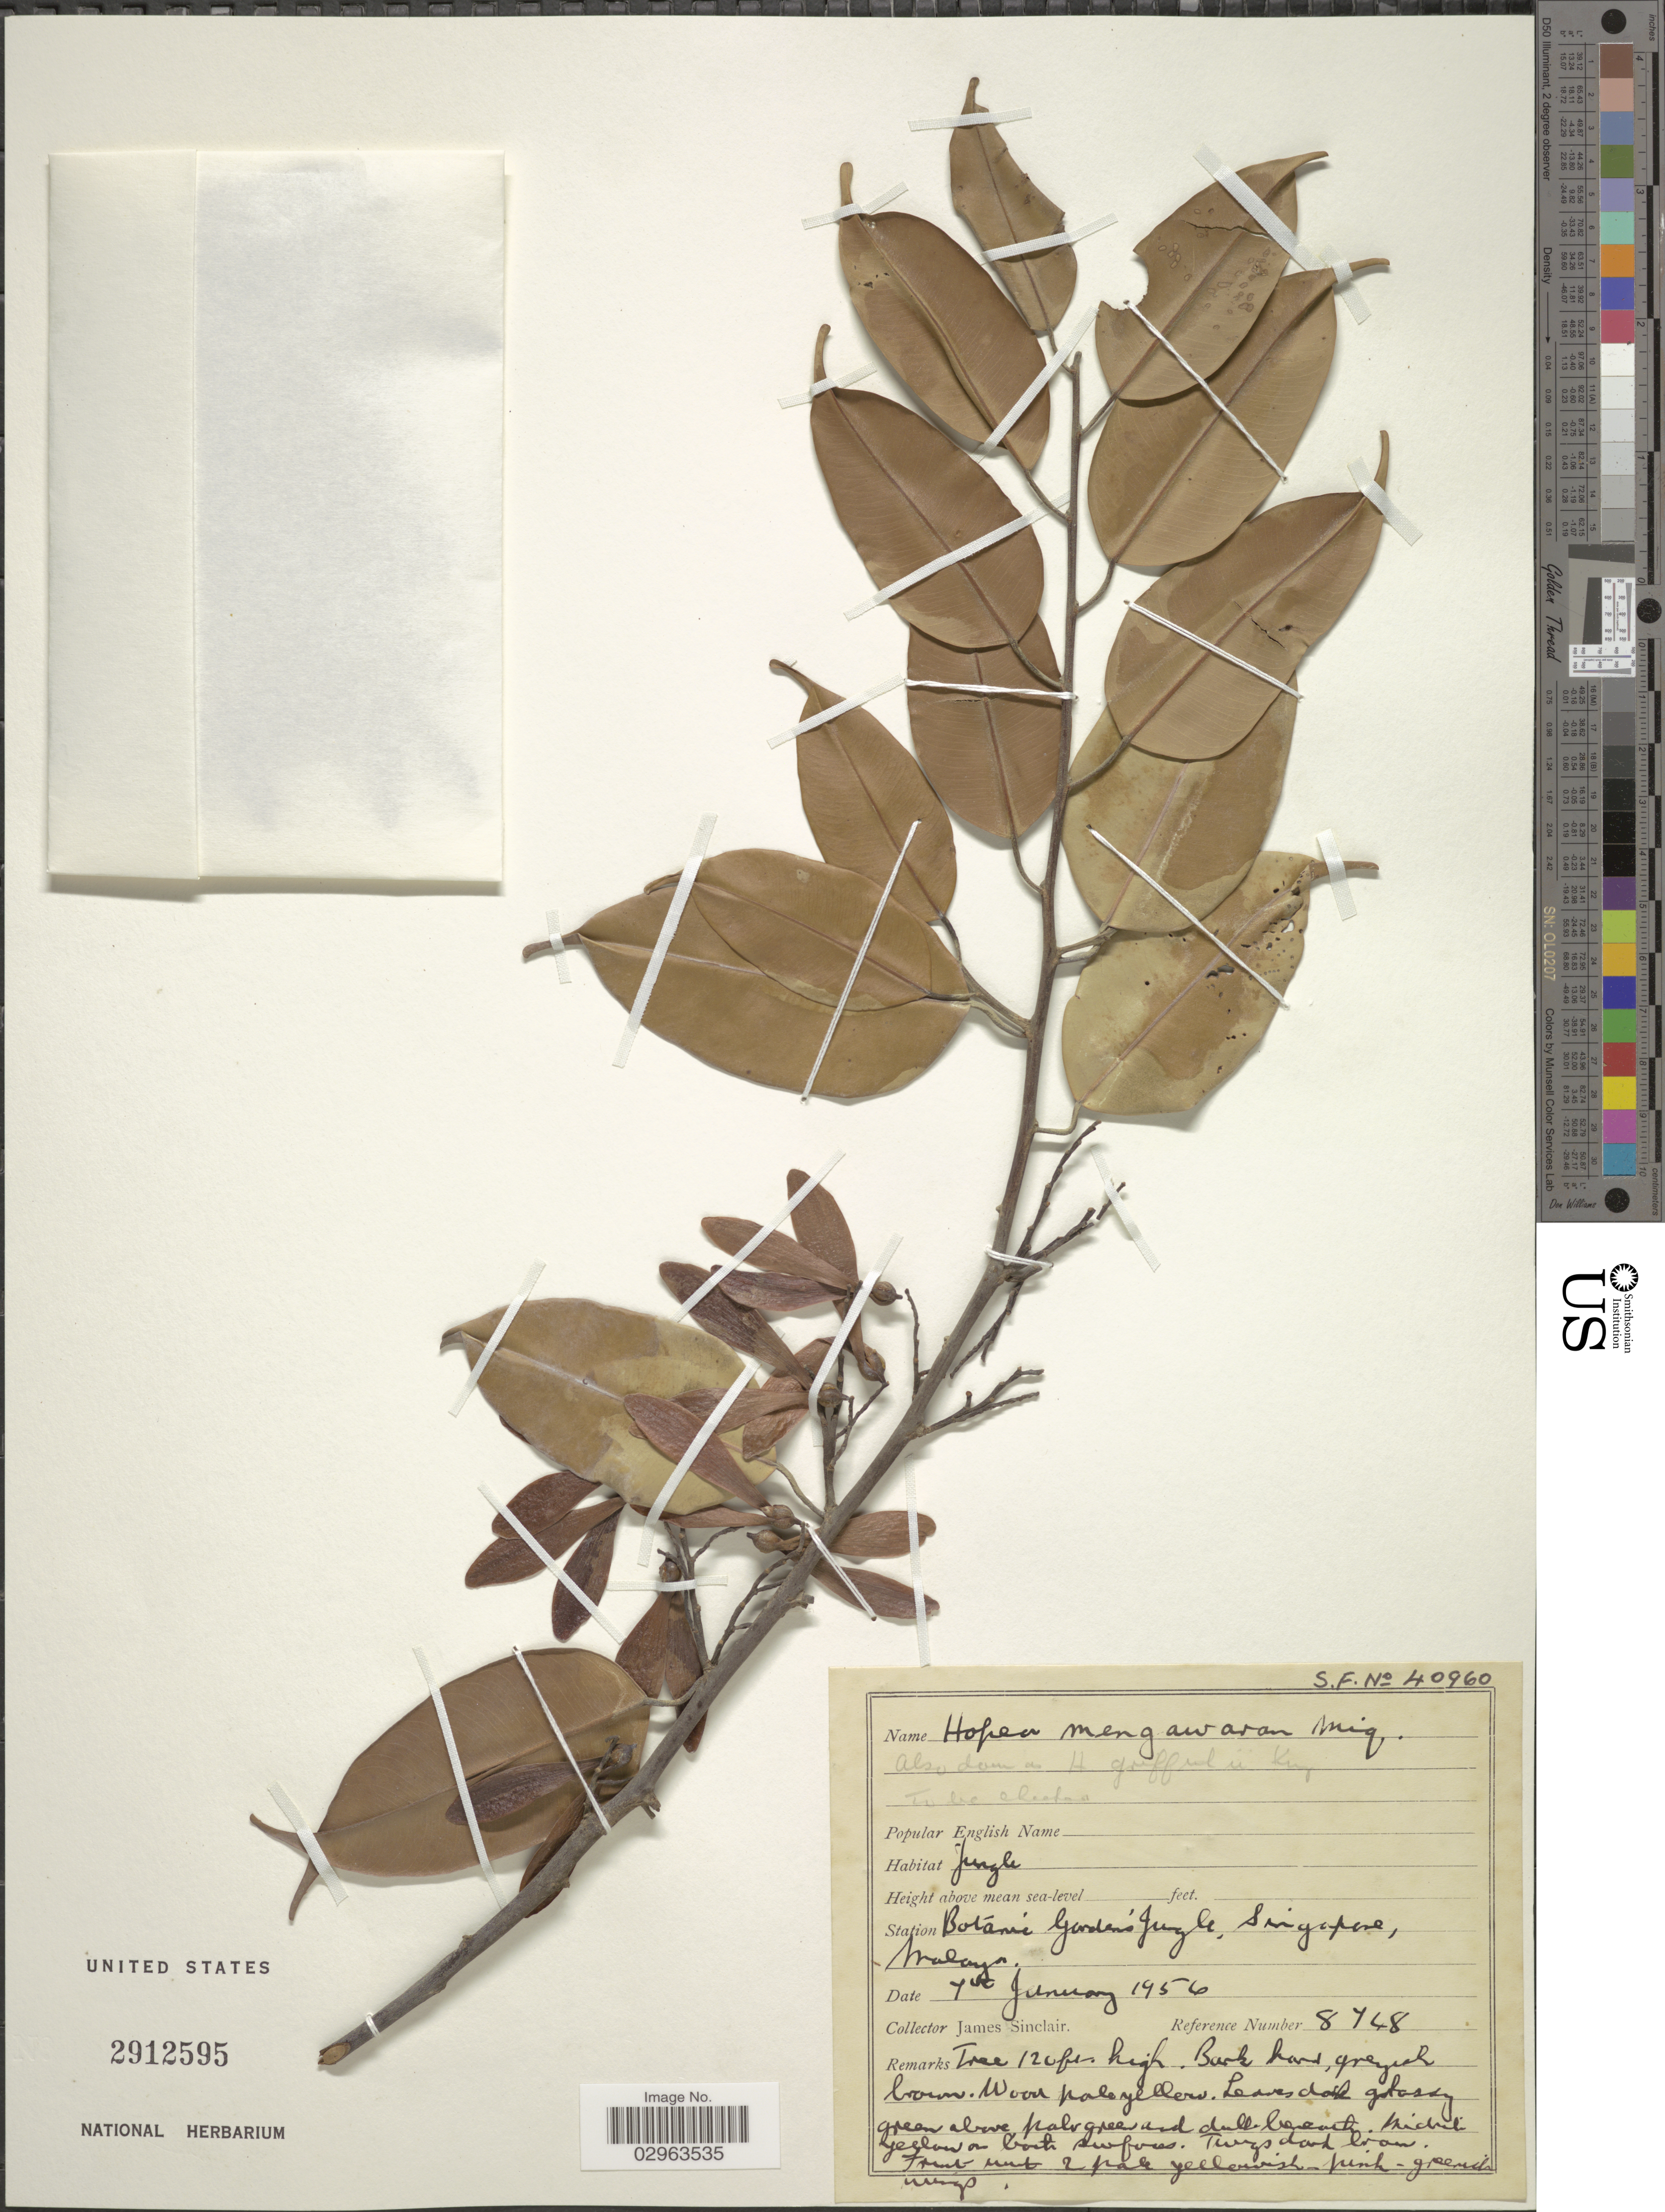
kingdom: Plantae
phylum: Tracheophyta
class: Magnoliopsida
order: Malvales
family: Dipterocarpaceae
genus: Hopea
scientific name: Hopea mengarawan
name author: Miq.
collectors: J. Sinclair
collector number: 8748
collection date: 1956-01-07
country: Singapore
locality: Station Botanic Garden's Jungle, Malaya.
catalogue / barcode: US 2912595